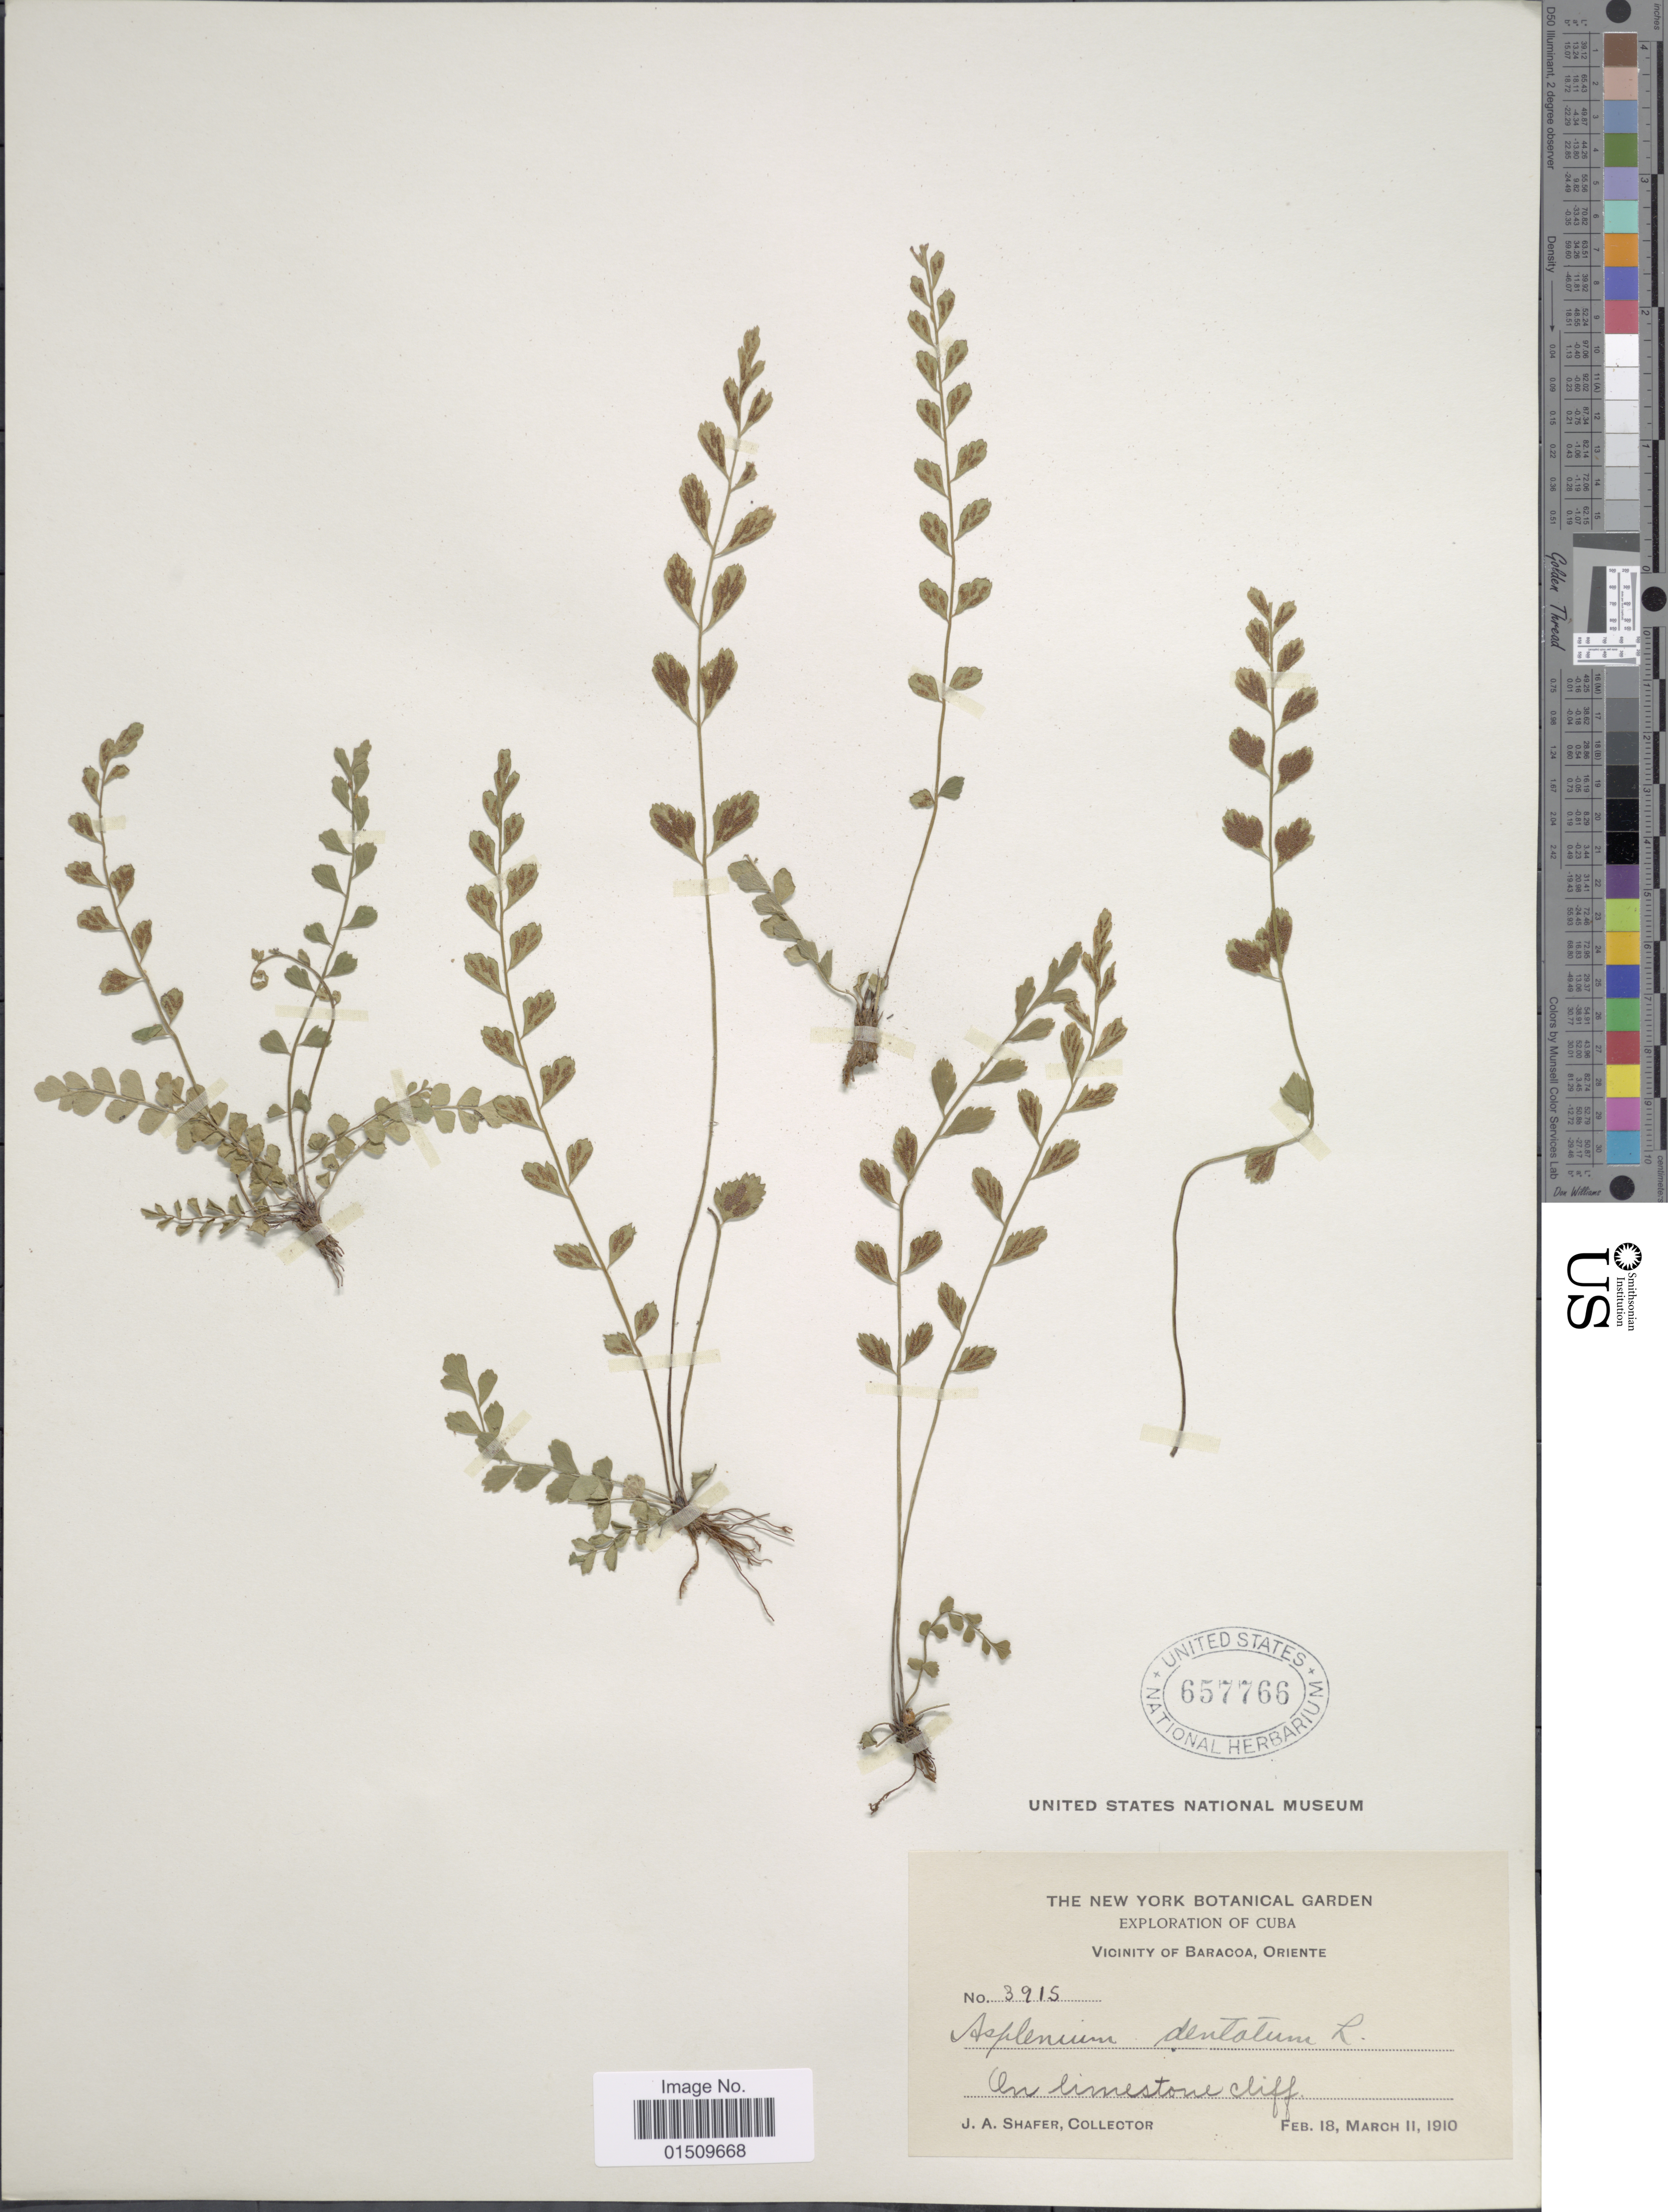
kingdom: Plantae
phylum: Tracheophyta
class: Polypodiopsida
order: Polypodiales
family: Aspleniaceae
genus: Asplenium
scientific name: Asplenium trichomanes-dentatum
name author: L.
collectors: J. A. Shafer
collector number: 3915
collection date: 1910-02-18/1910-03-11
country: Cuba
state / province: Oriente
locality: Cuba, Vicinity of Baracoa.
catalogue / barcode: US 657766